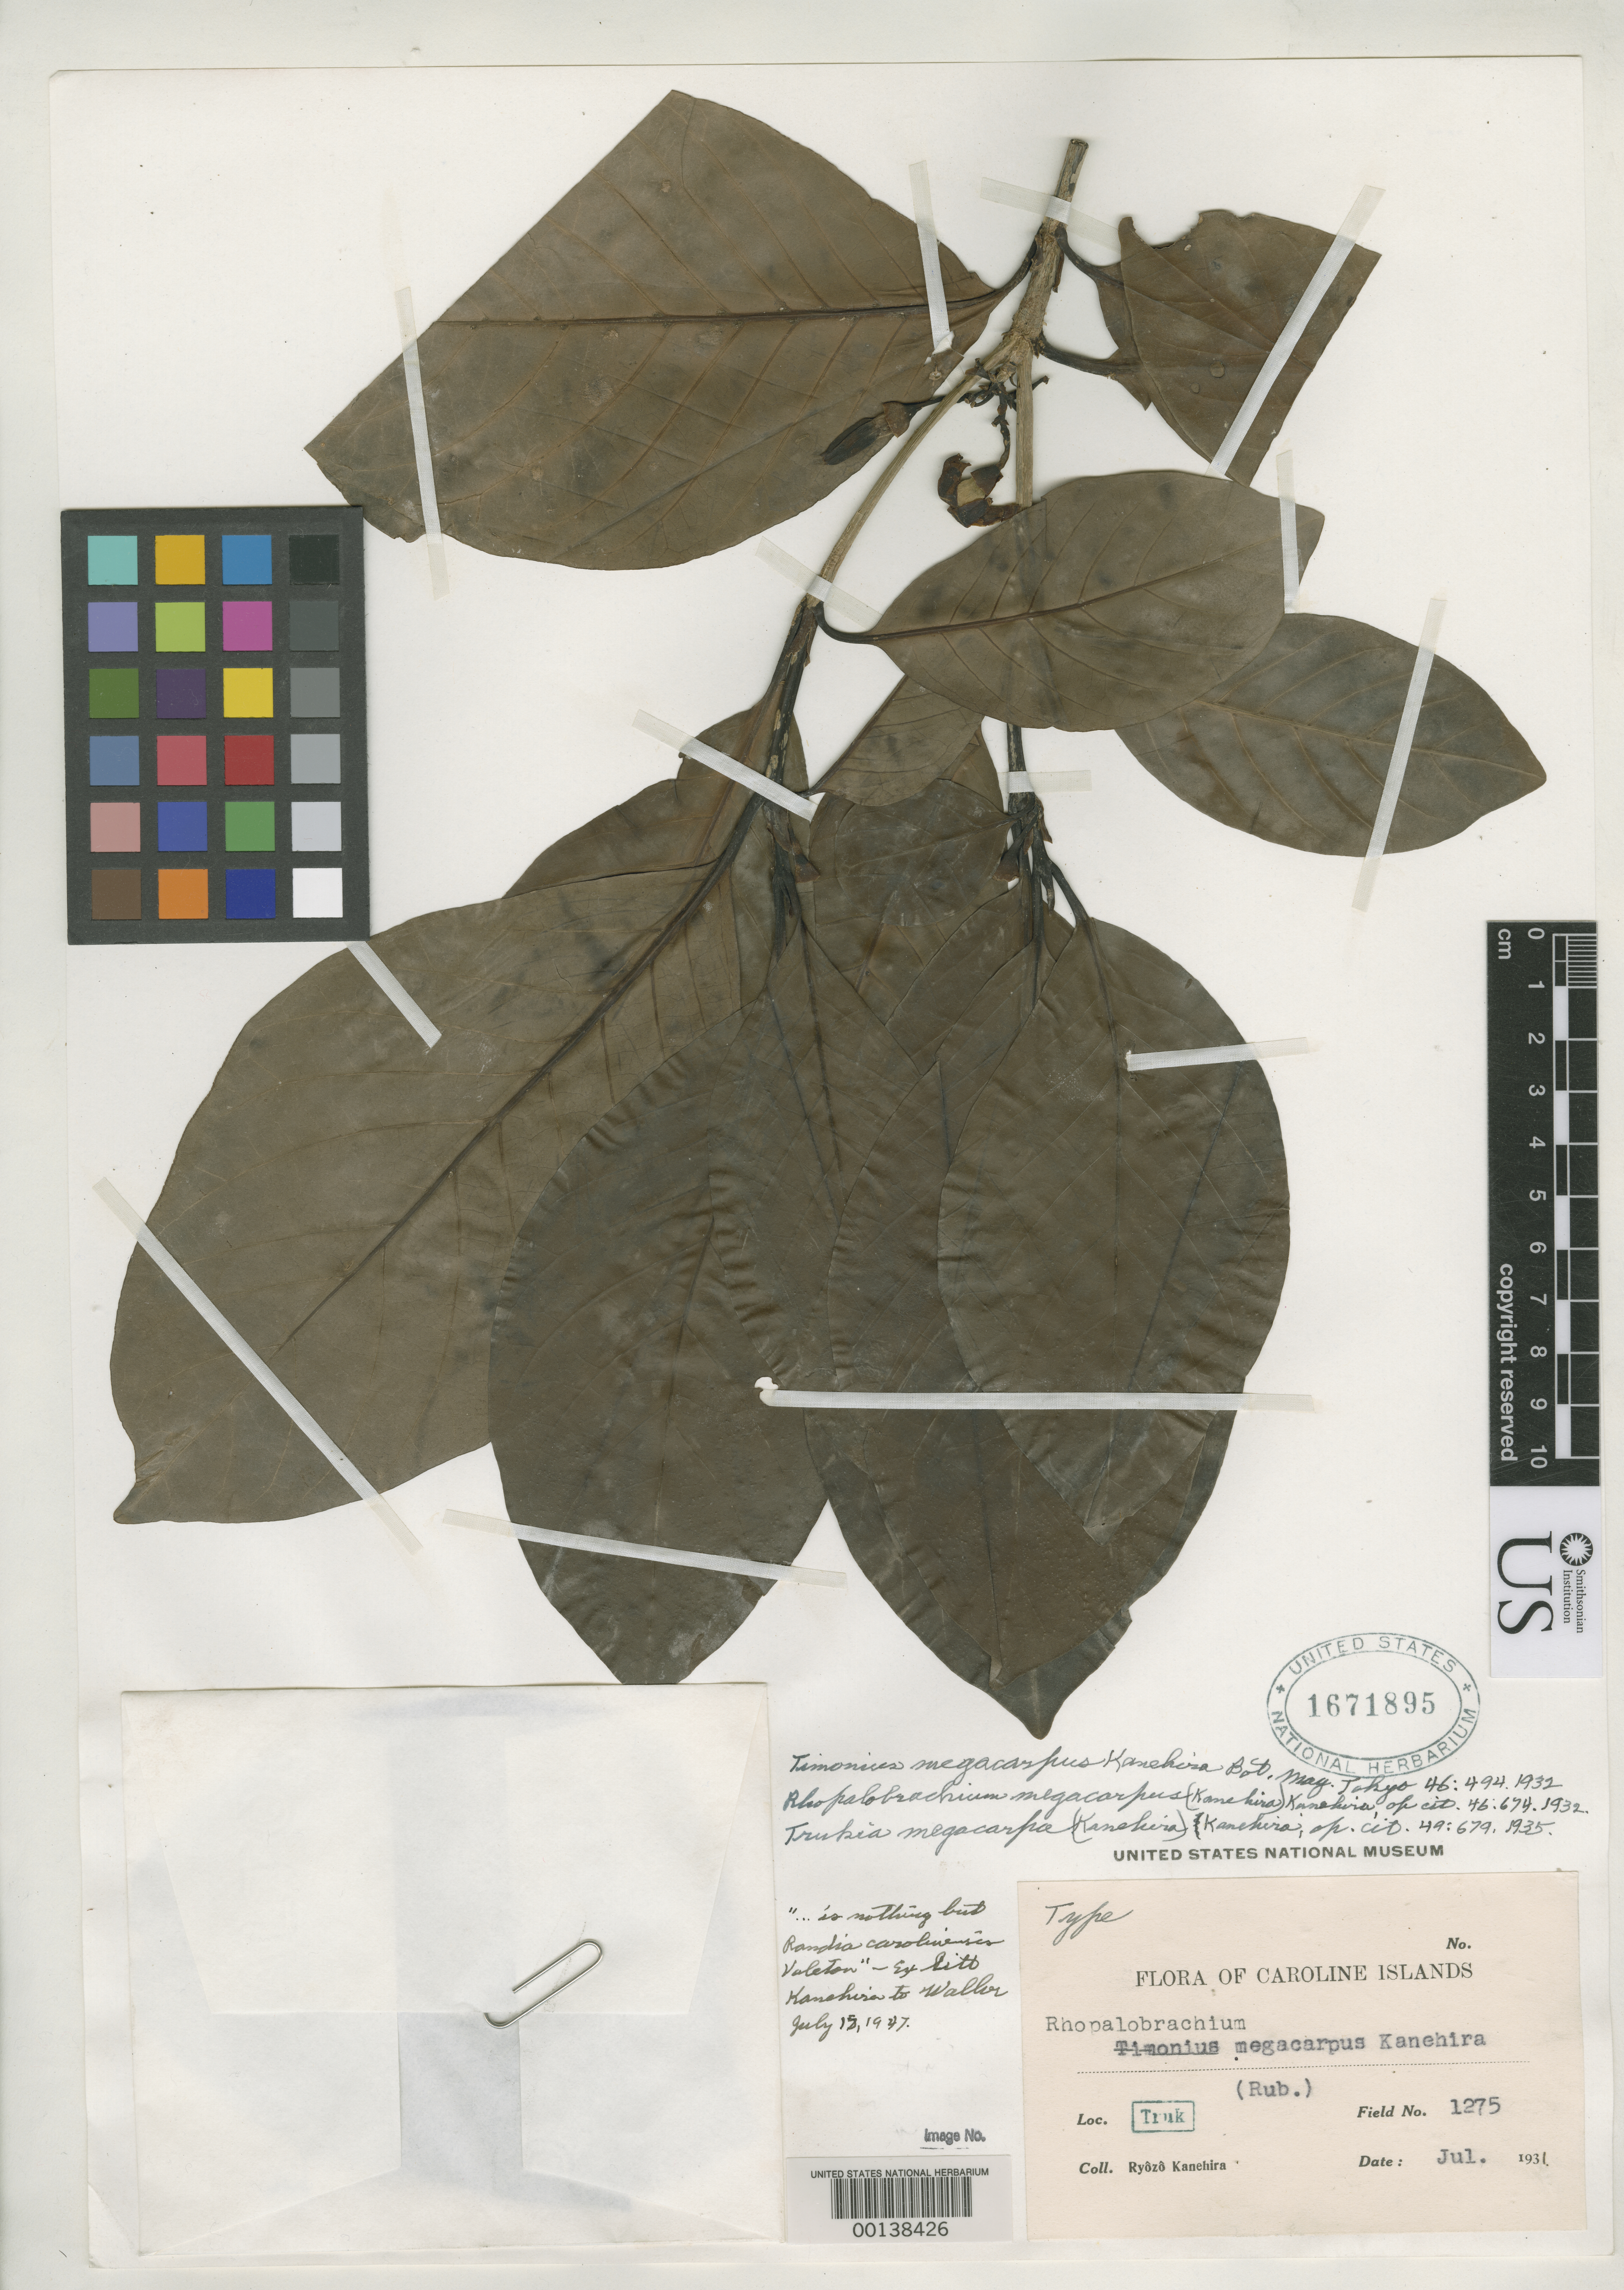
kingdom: Plantae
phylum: Tracheophyta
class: Magnoliopsida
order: Gentianales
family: Rubiaceae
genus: Timonius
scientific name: Timonius megacarpus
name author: Kaneh.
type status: Syntype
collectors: R. Kanehira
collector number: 1275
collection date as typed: Jul 1931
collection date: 1931-07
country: Micronesia, Federated States of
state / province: Truk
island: Truk (Chuuk) Is.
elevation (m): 400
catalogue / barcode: US 1671895